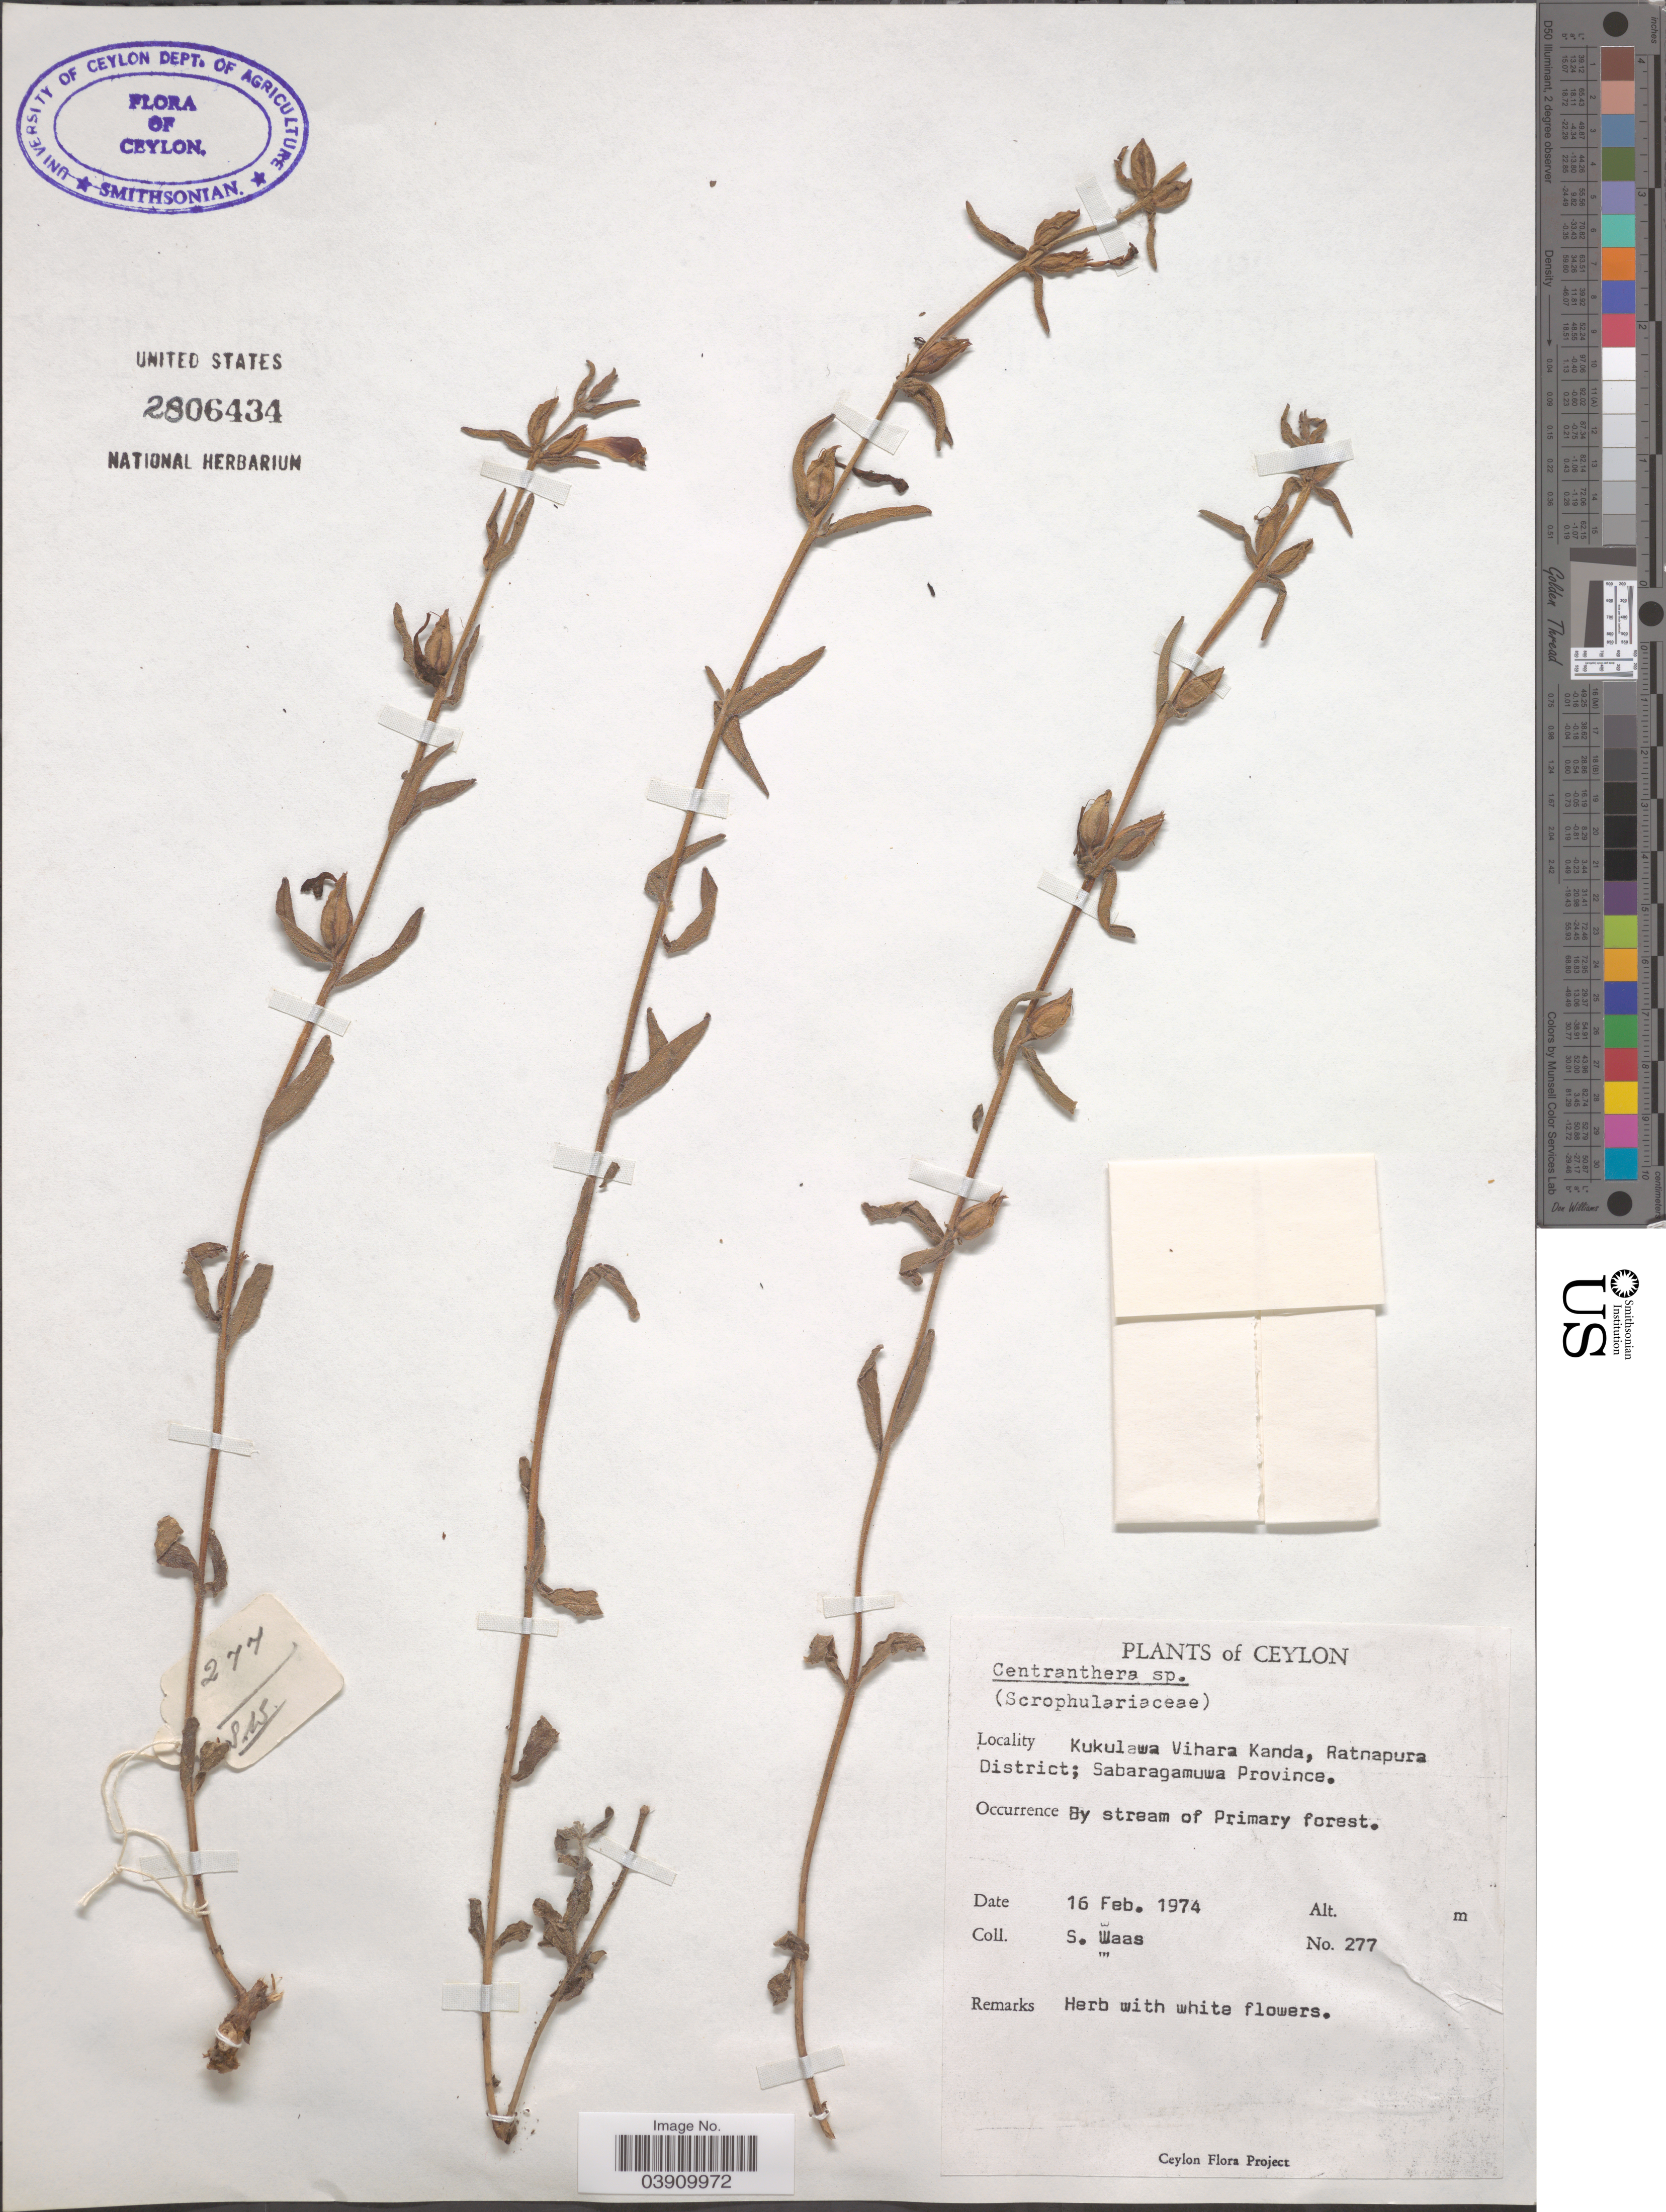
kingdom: Plantae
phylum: Tracheophyta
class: Magnoliopsida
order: Lamiales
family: Orobanchaceae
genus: Centranthera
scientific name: Centranthera sp.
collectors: S. Waas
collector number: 277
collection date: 1974-02-16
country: Sri Lanka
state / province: Sabaragamuwa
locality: Ceylon. Kukulawa Vihara Kanda, Ratnapura District. By stream of Primary forest.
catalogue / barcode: US 2806434